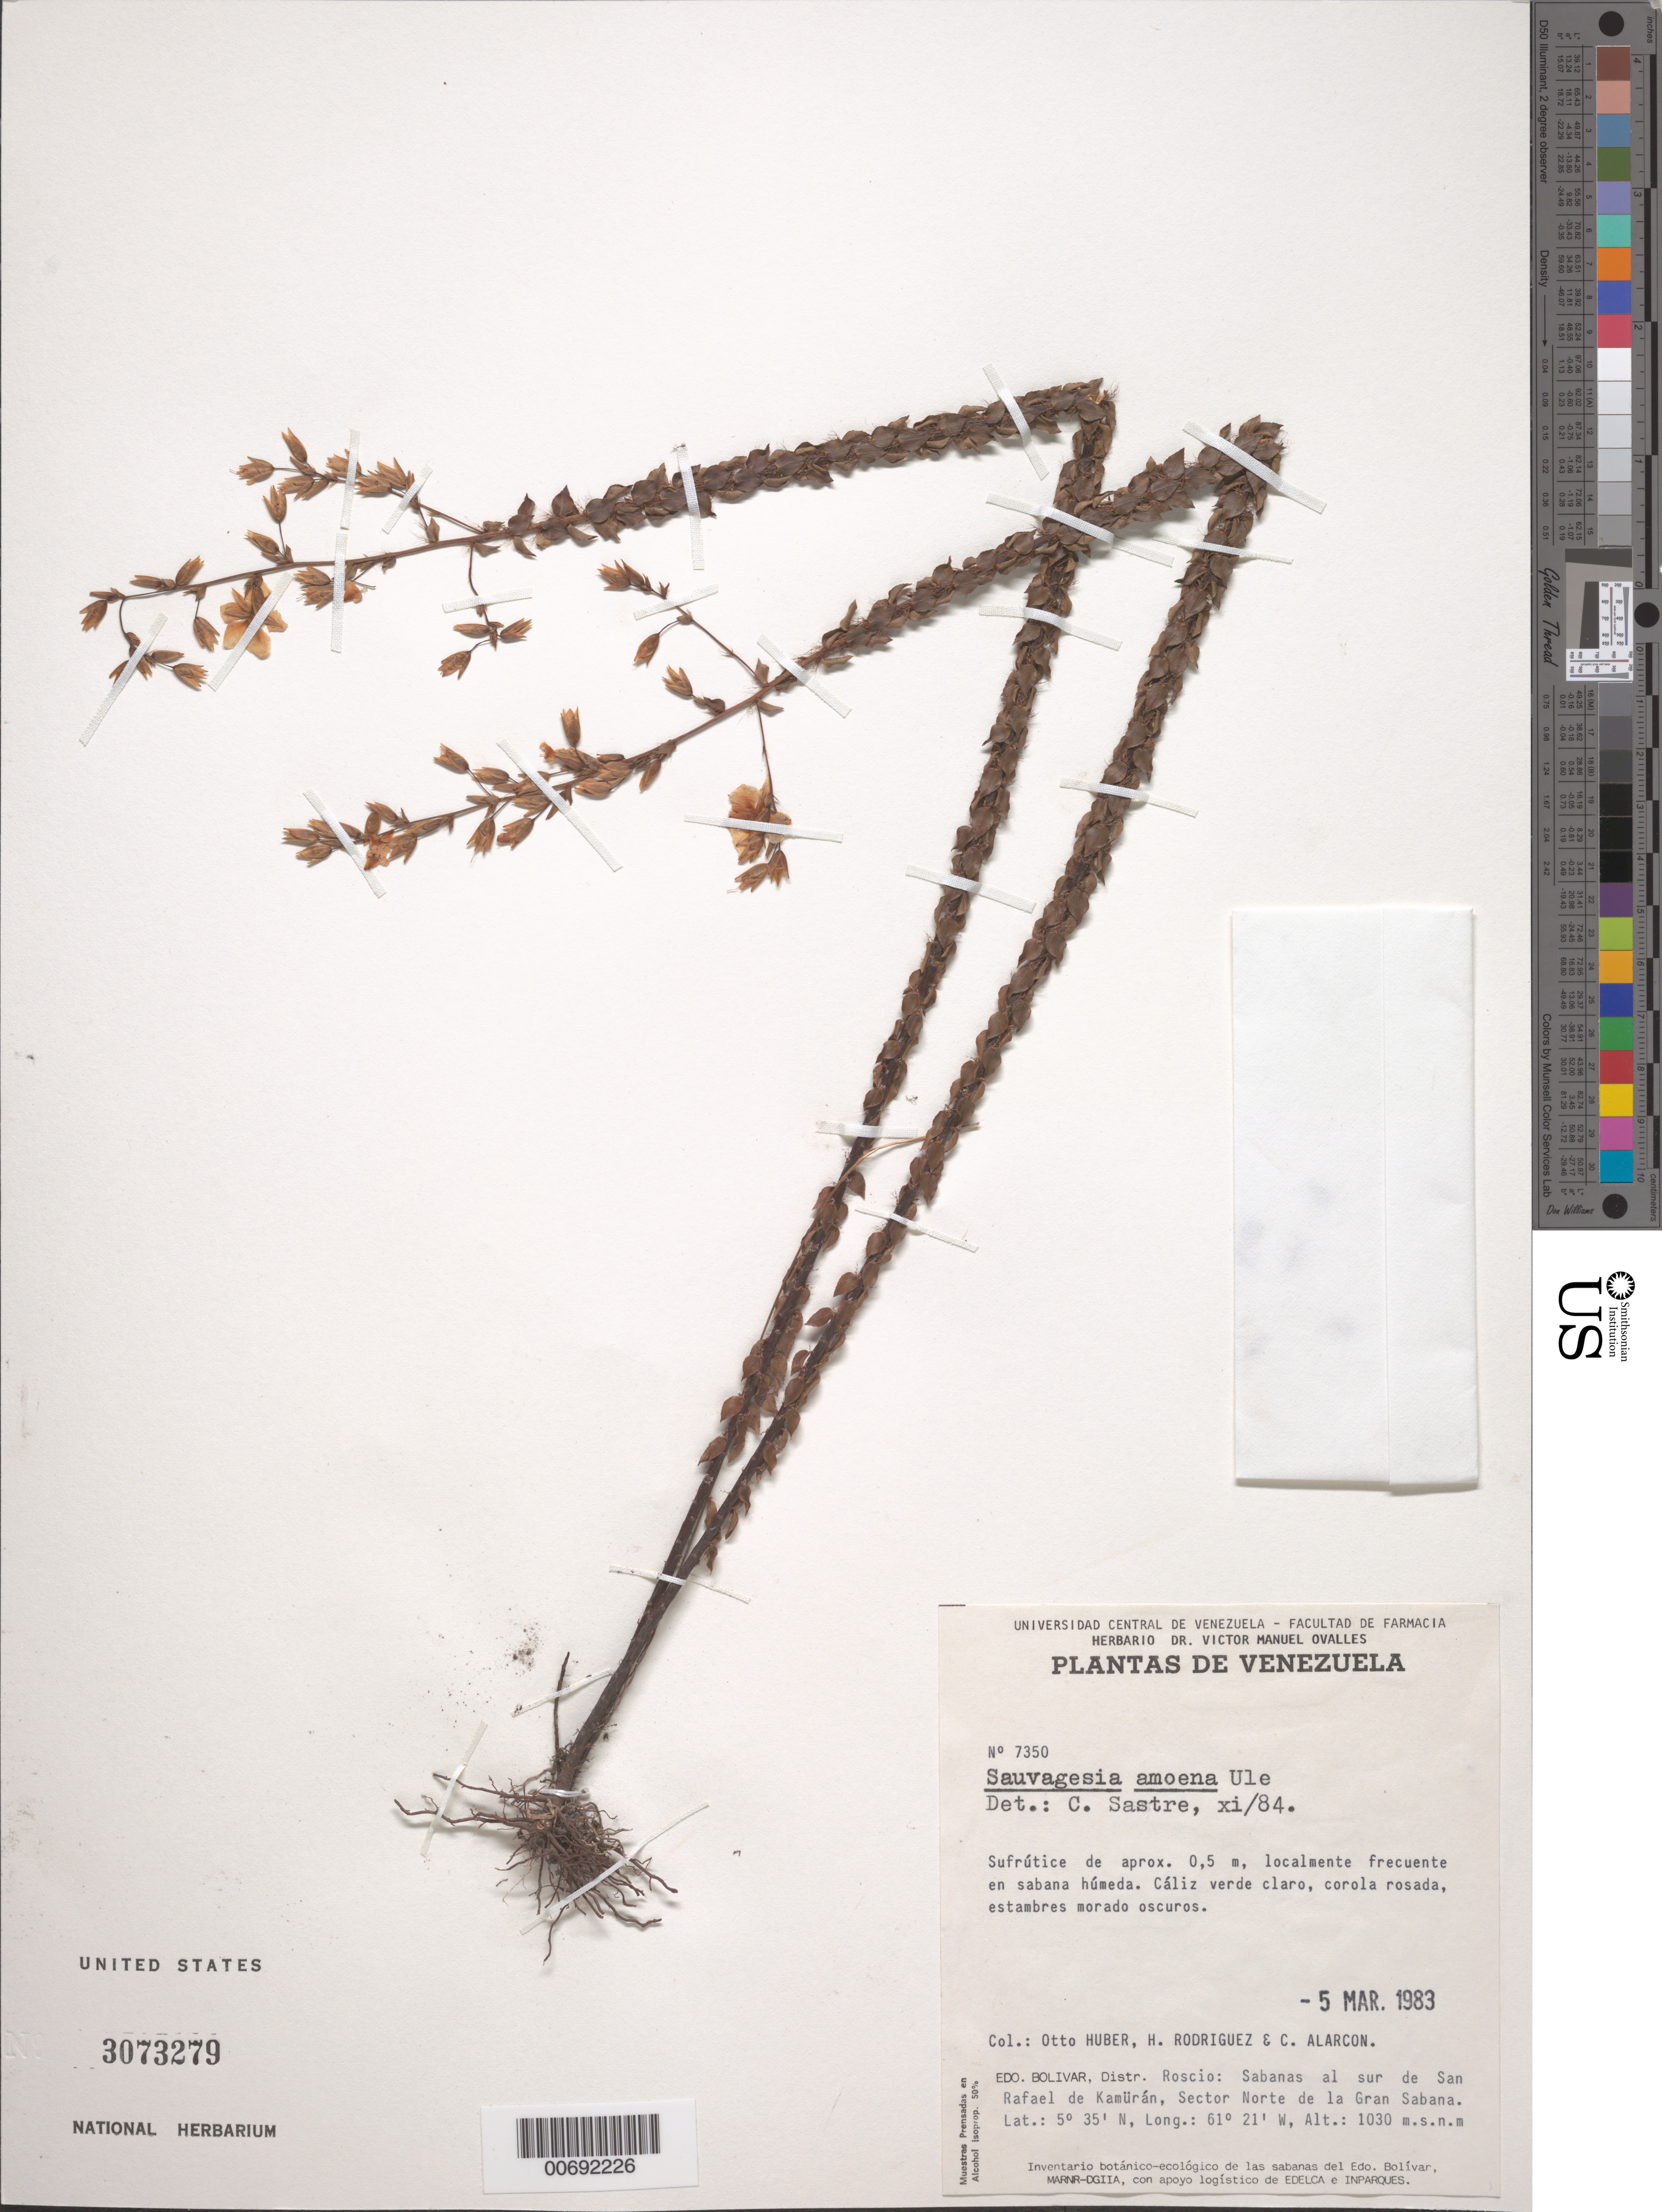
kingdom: Plantae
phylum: Tracheophyta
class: Magnoliopsida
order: Malpighiales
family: Ochnaceae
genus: Sauvagesia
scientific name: Sauvagesia amoena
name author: Ule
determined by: Sastre, C. H. L.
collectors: O. Huber, H. Rodriguez & C. Alarcon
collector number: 7350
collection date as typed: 5-Mar-83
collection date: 1983-03-05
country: Venezuela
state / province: Bolívar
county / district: Roscio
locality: San Rafael de Kamuran, S of, sector N de la Gran Sabana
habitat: Humid savana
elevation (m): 1030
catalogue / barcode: US 3073279